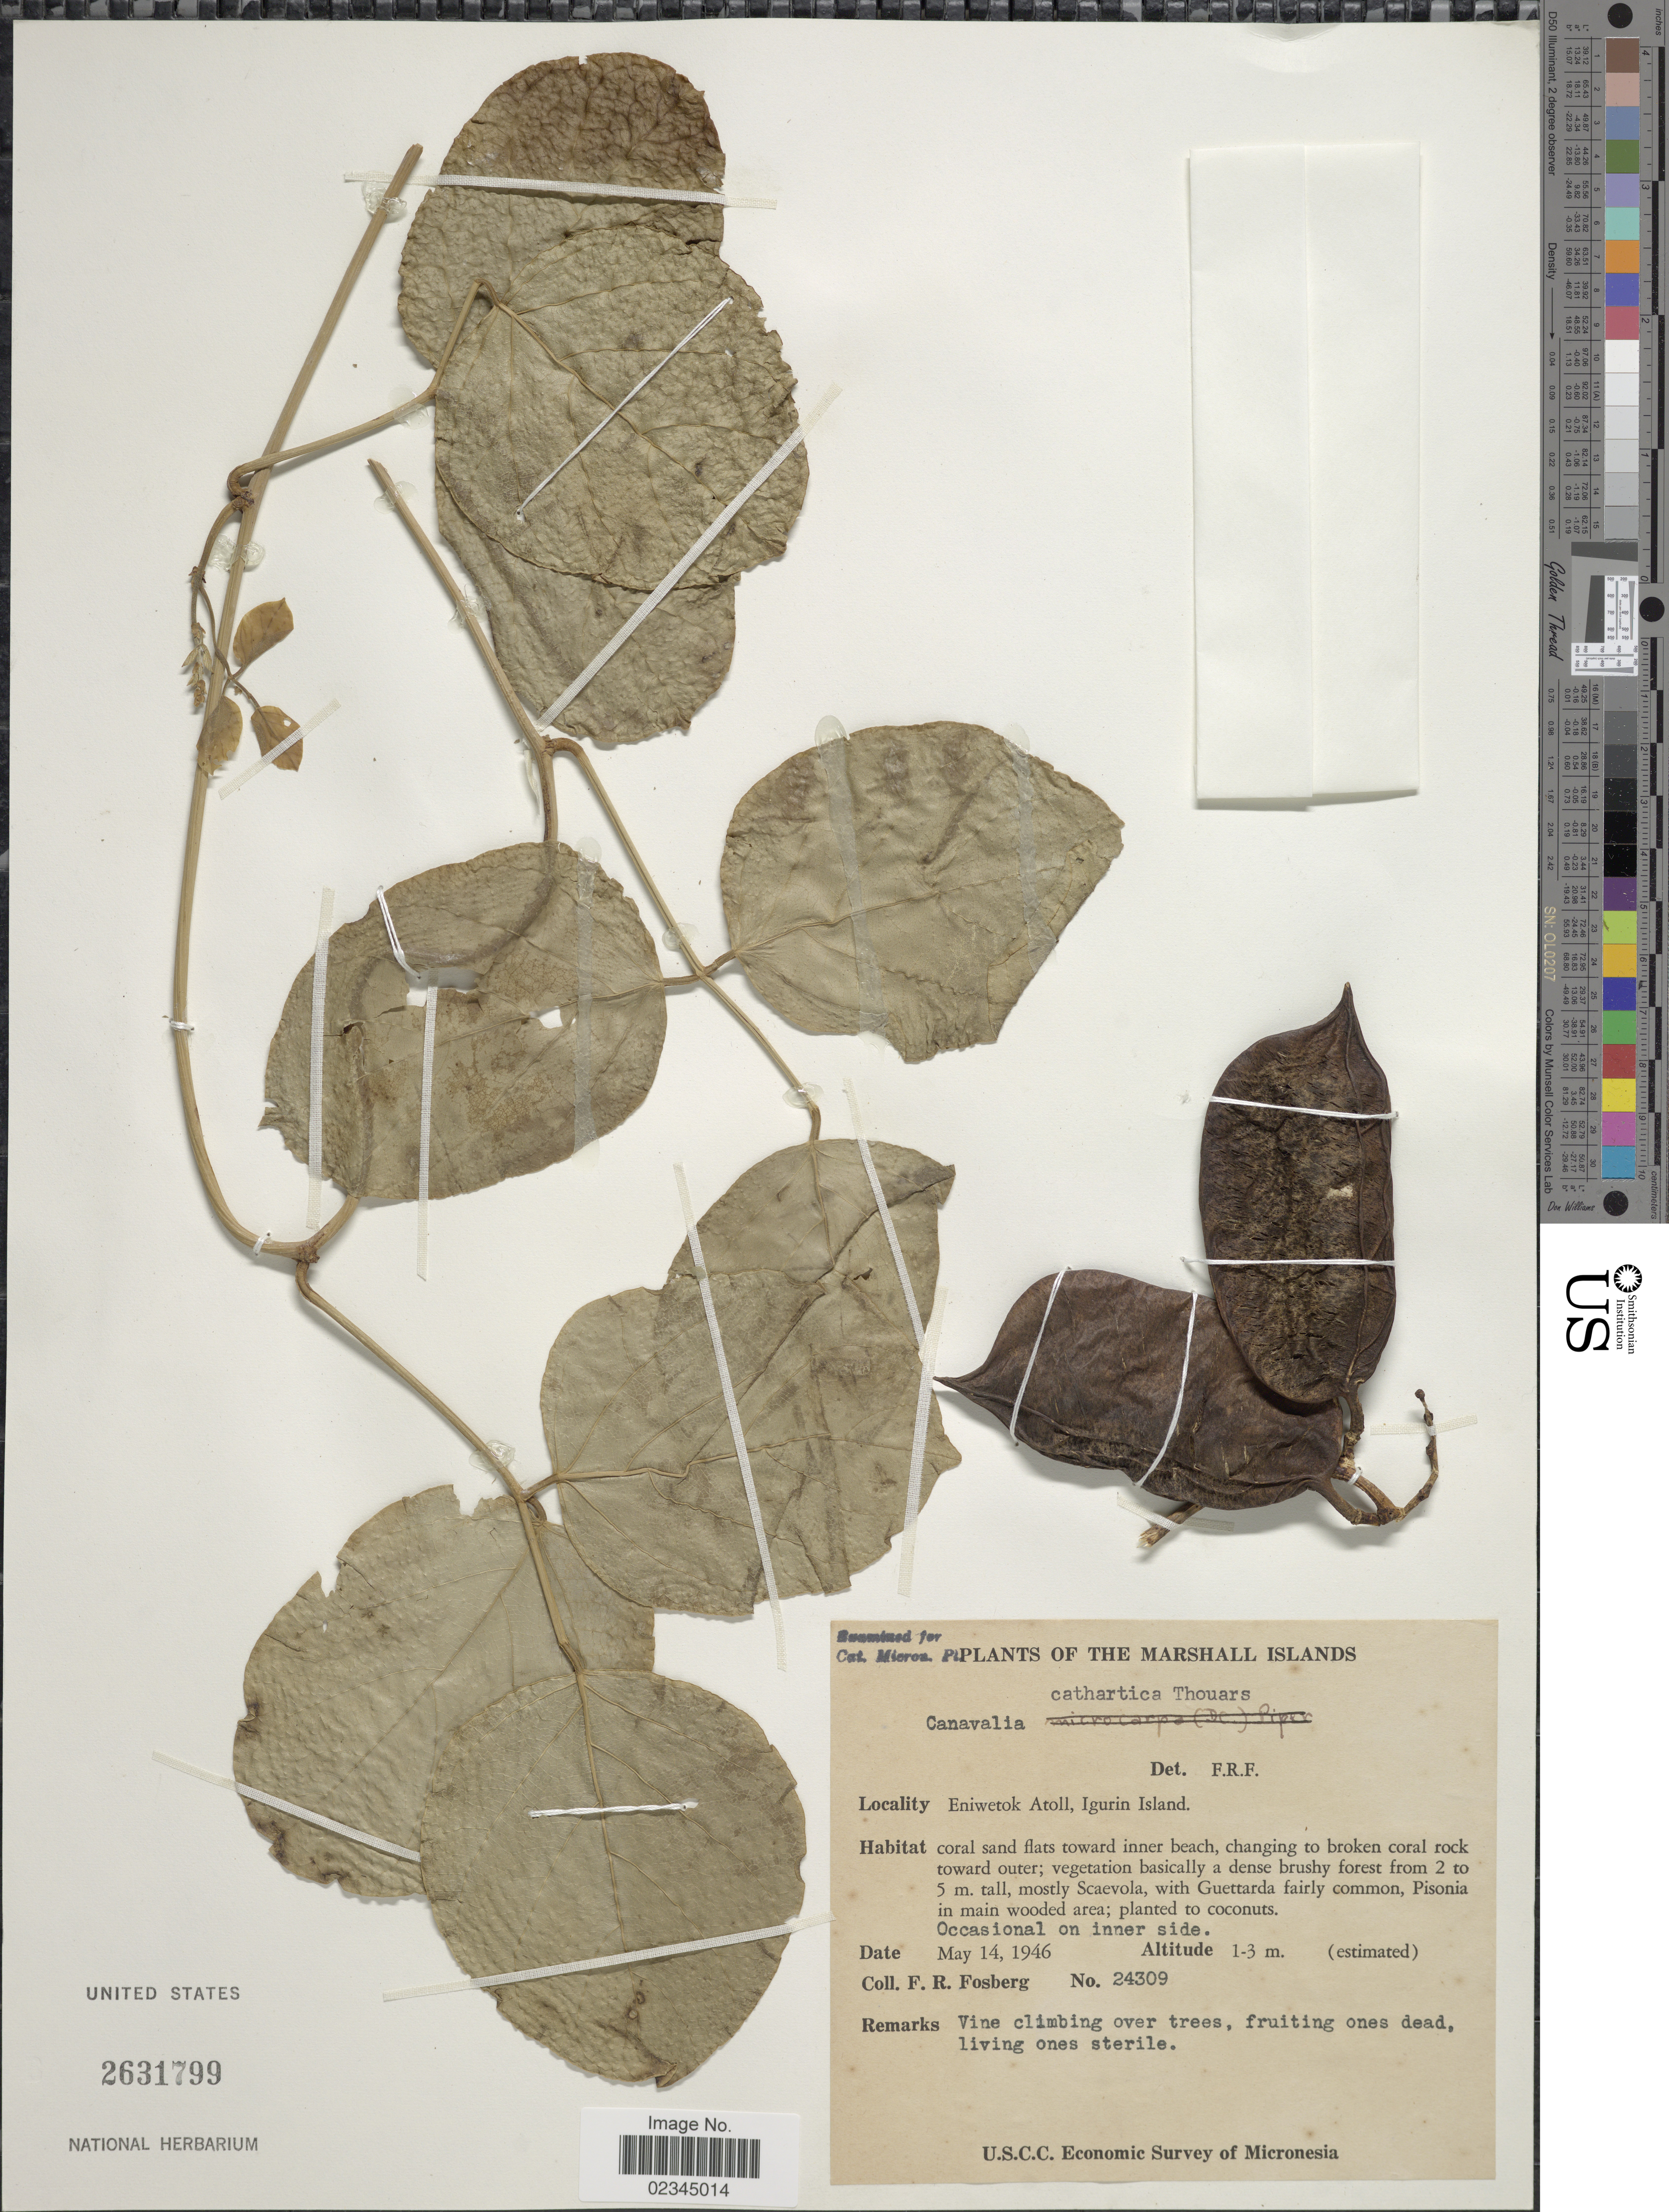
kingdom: Plantae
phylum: Tracheophyta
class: Magnoliopsida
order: Fabales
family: Fabaceae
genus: Canavalia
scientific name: Canavalia cathartica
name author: Thouars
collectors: F. R. Fosberg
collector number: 24309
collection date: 1946-05-14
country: Marshall Islands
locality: Eniwetok Atoll, Igurin Island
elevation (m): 1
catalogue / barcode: US 2631799